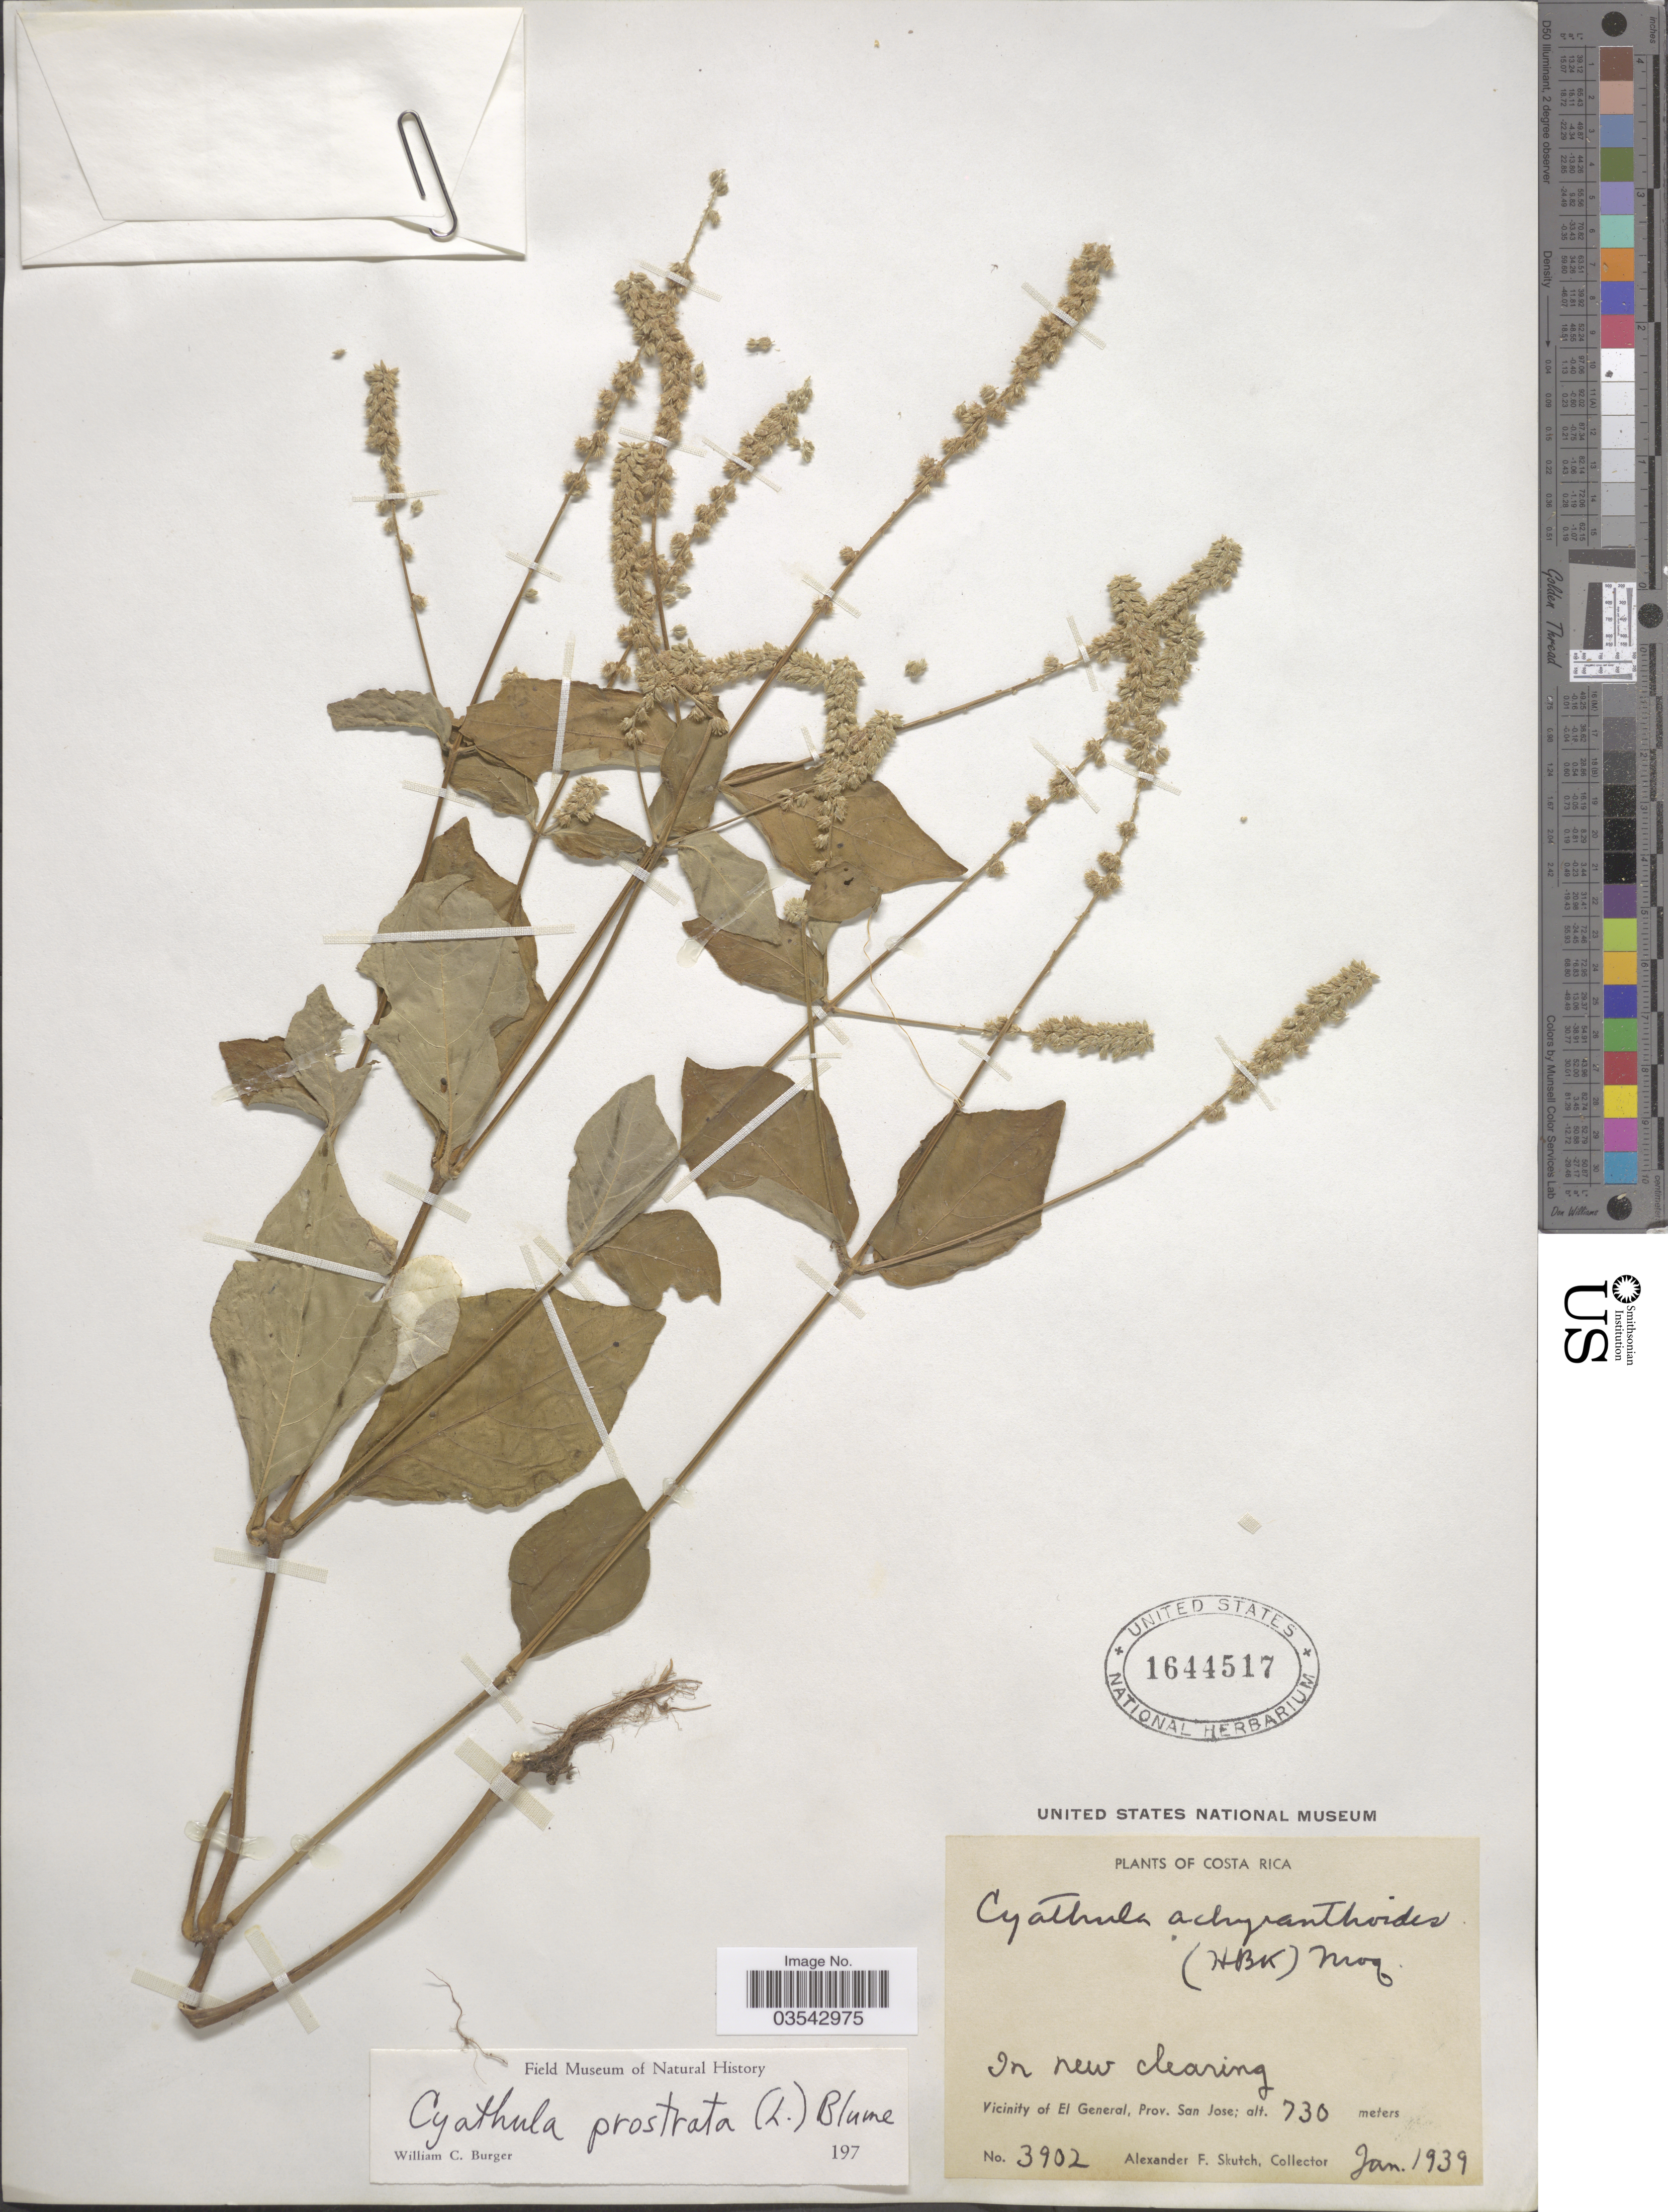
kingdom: Plantae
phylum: Tracheophyta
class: Magnoliopsida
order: Caryophyllales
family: Amaranthaceae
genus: Cyathula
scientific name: Cyathula prostrata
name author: (L.) Blume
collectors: A. F. Skutch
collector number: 3902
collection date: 1939-01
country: Costa Rica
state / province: San José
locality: Vicinity of El General.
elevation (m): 730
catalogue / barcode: US 1644517